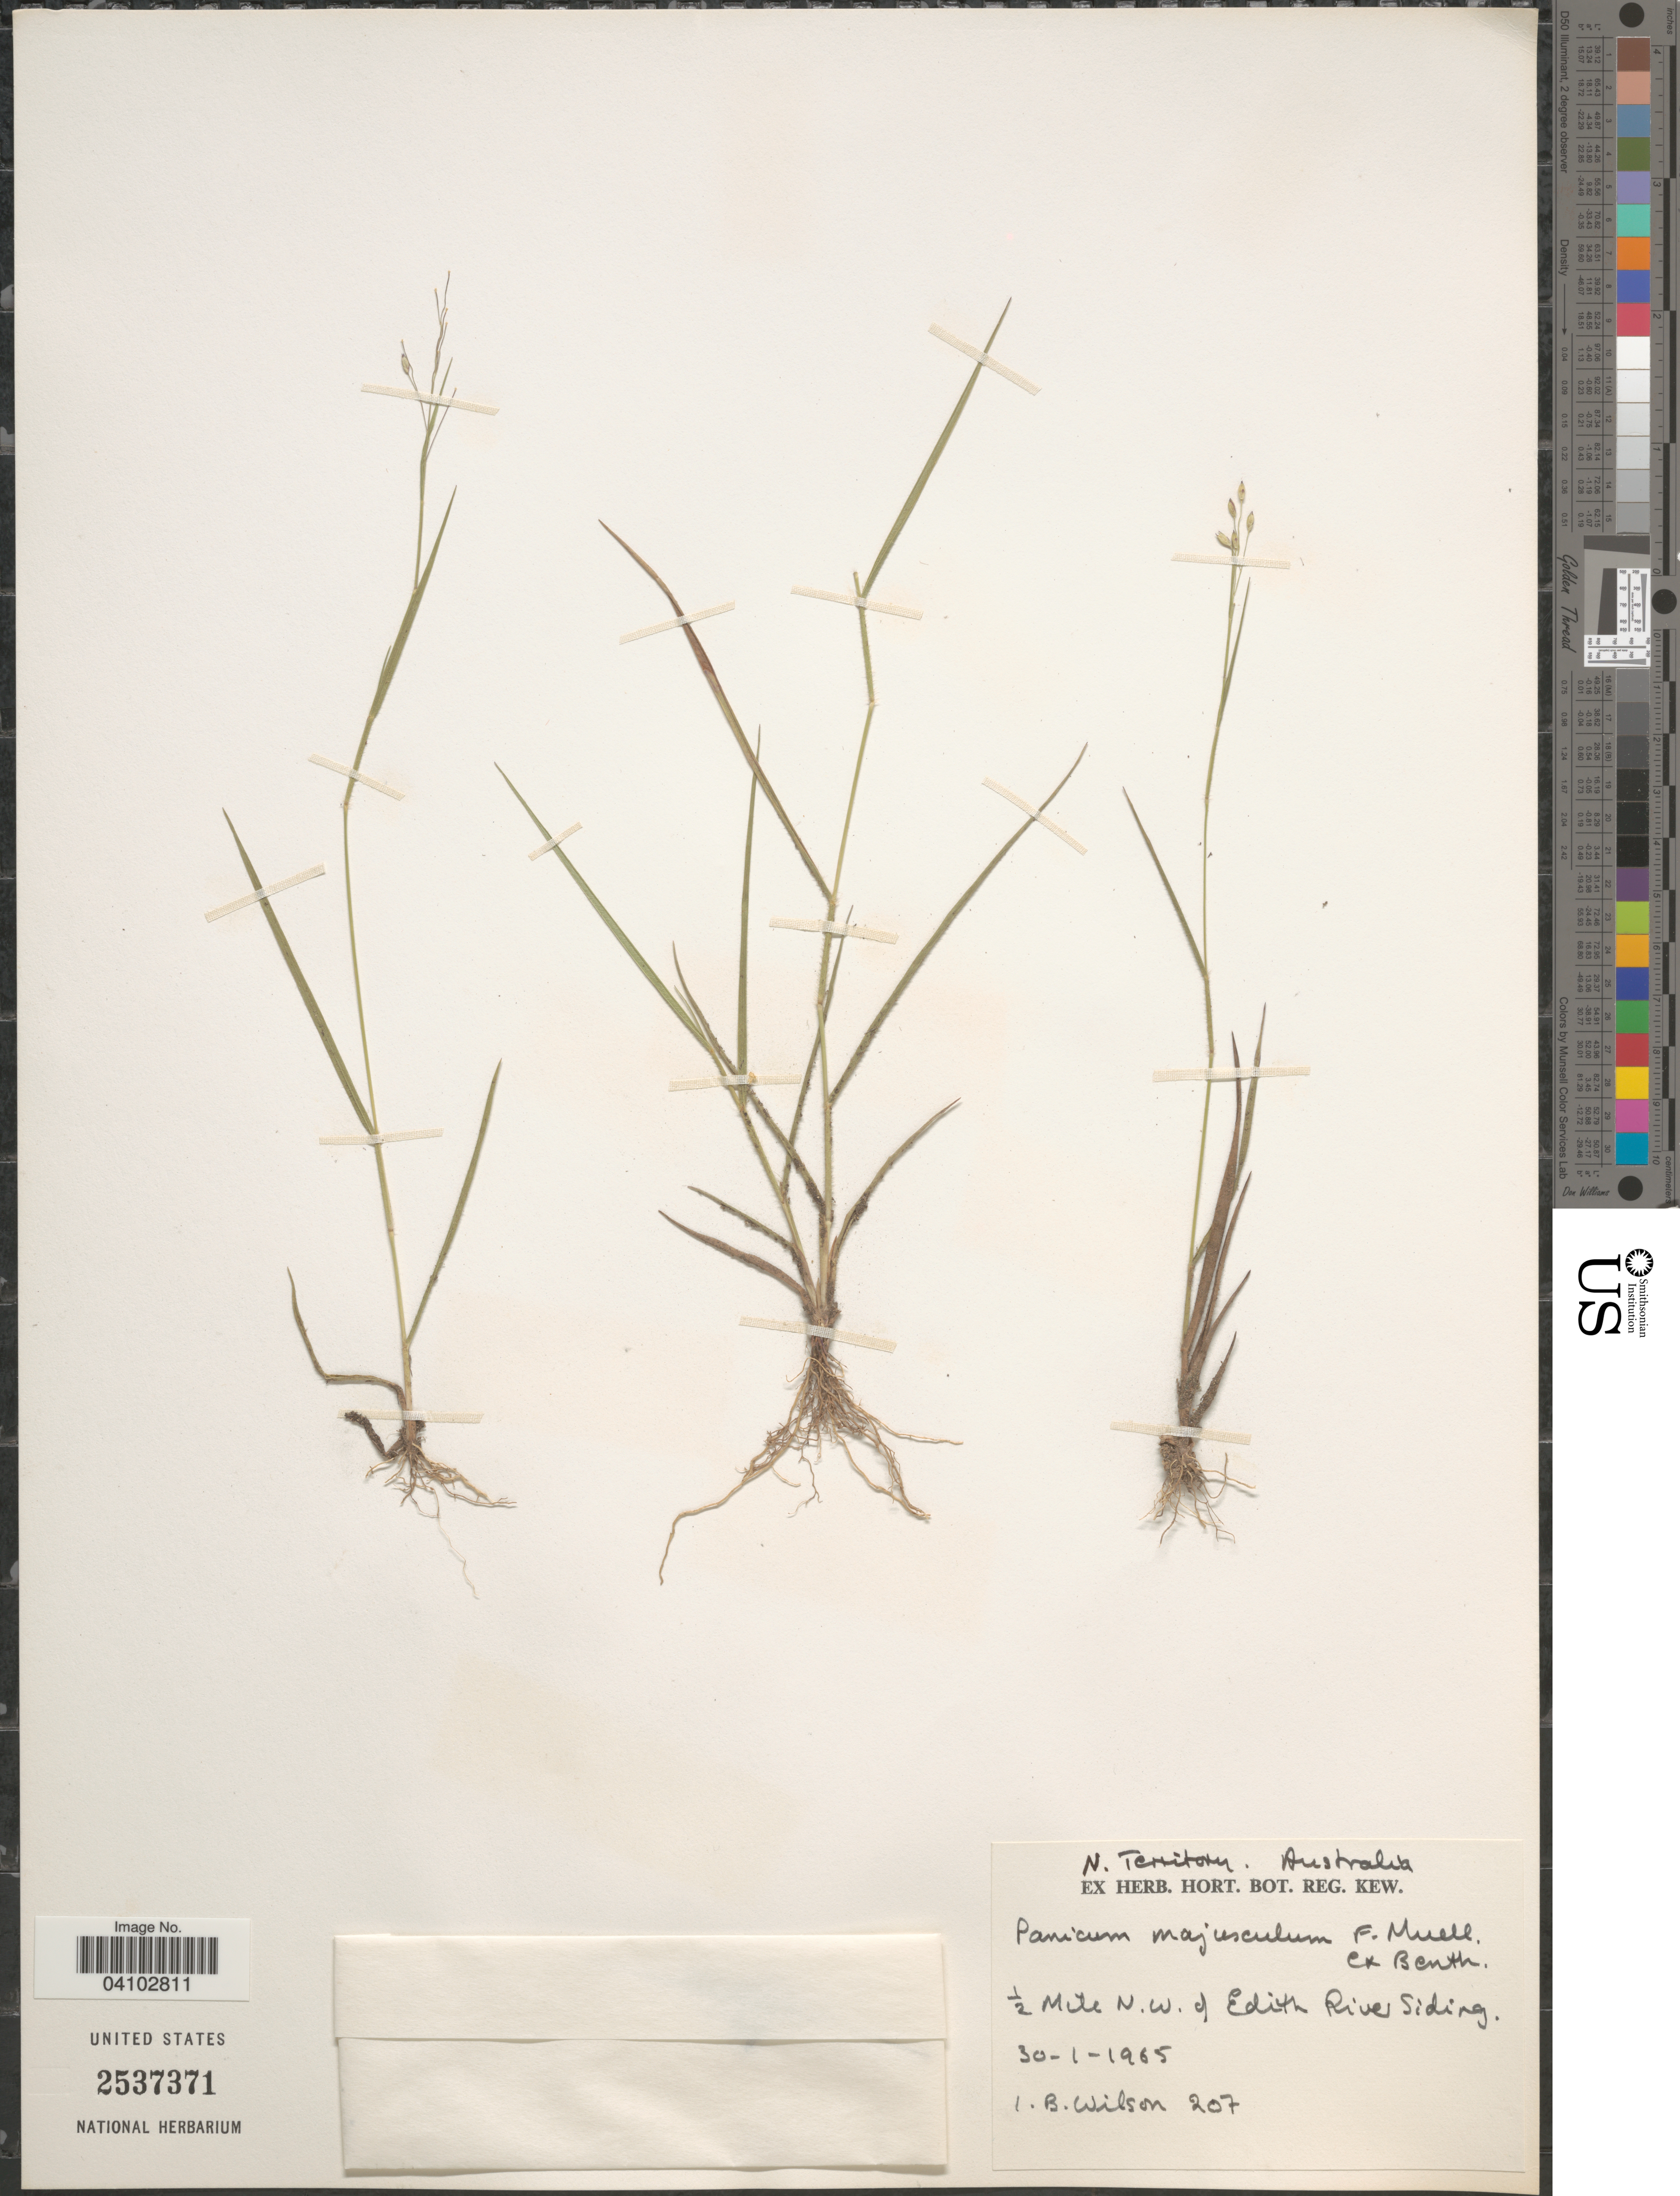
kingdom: Plantae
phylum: Tracheophyta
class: Liliopsida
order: Poales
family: Poaceae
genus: Panicum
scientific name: Panicum majusculum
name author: F. Muell. ex Benth.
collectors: I. B. Wilson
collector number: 207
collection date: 1965-01-30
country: Australia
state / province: Northern Territory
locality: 1/2 mile N.W. of Edith River Siding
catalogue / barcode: US 2537371